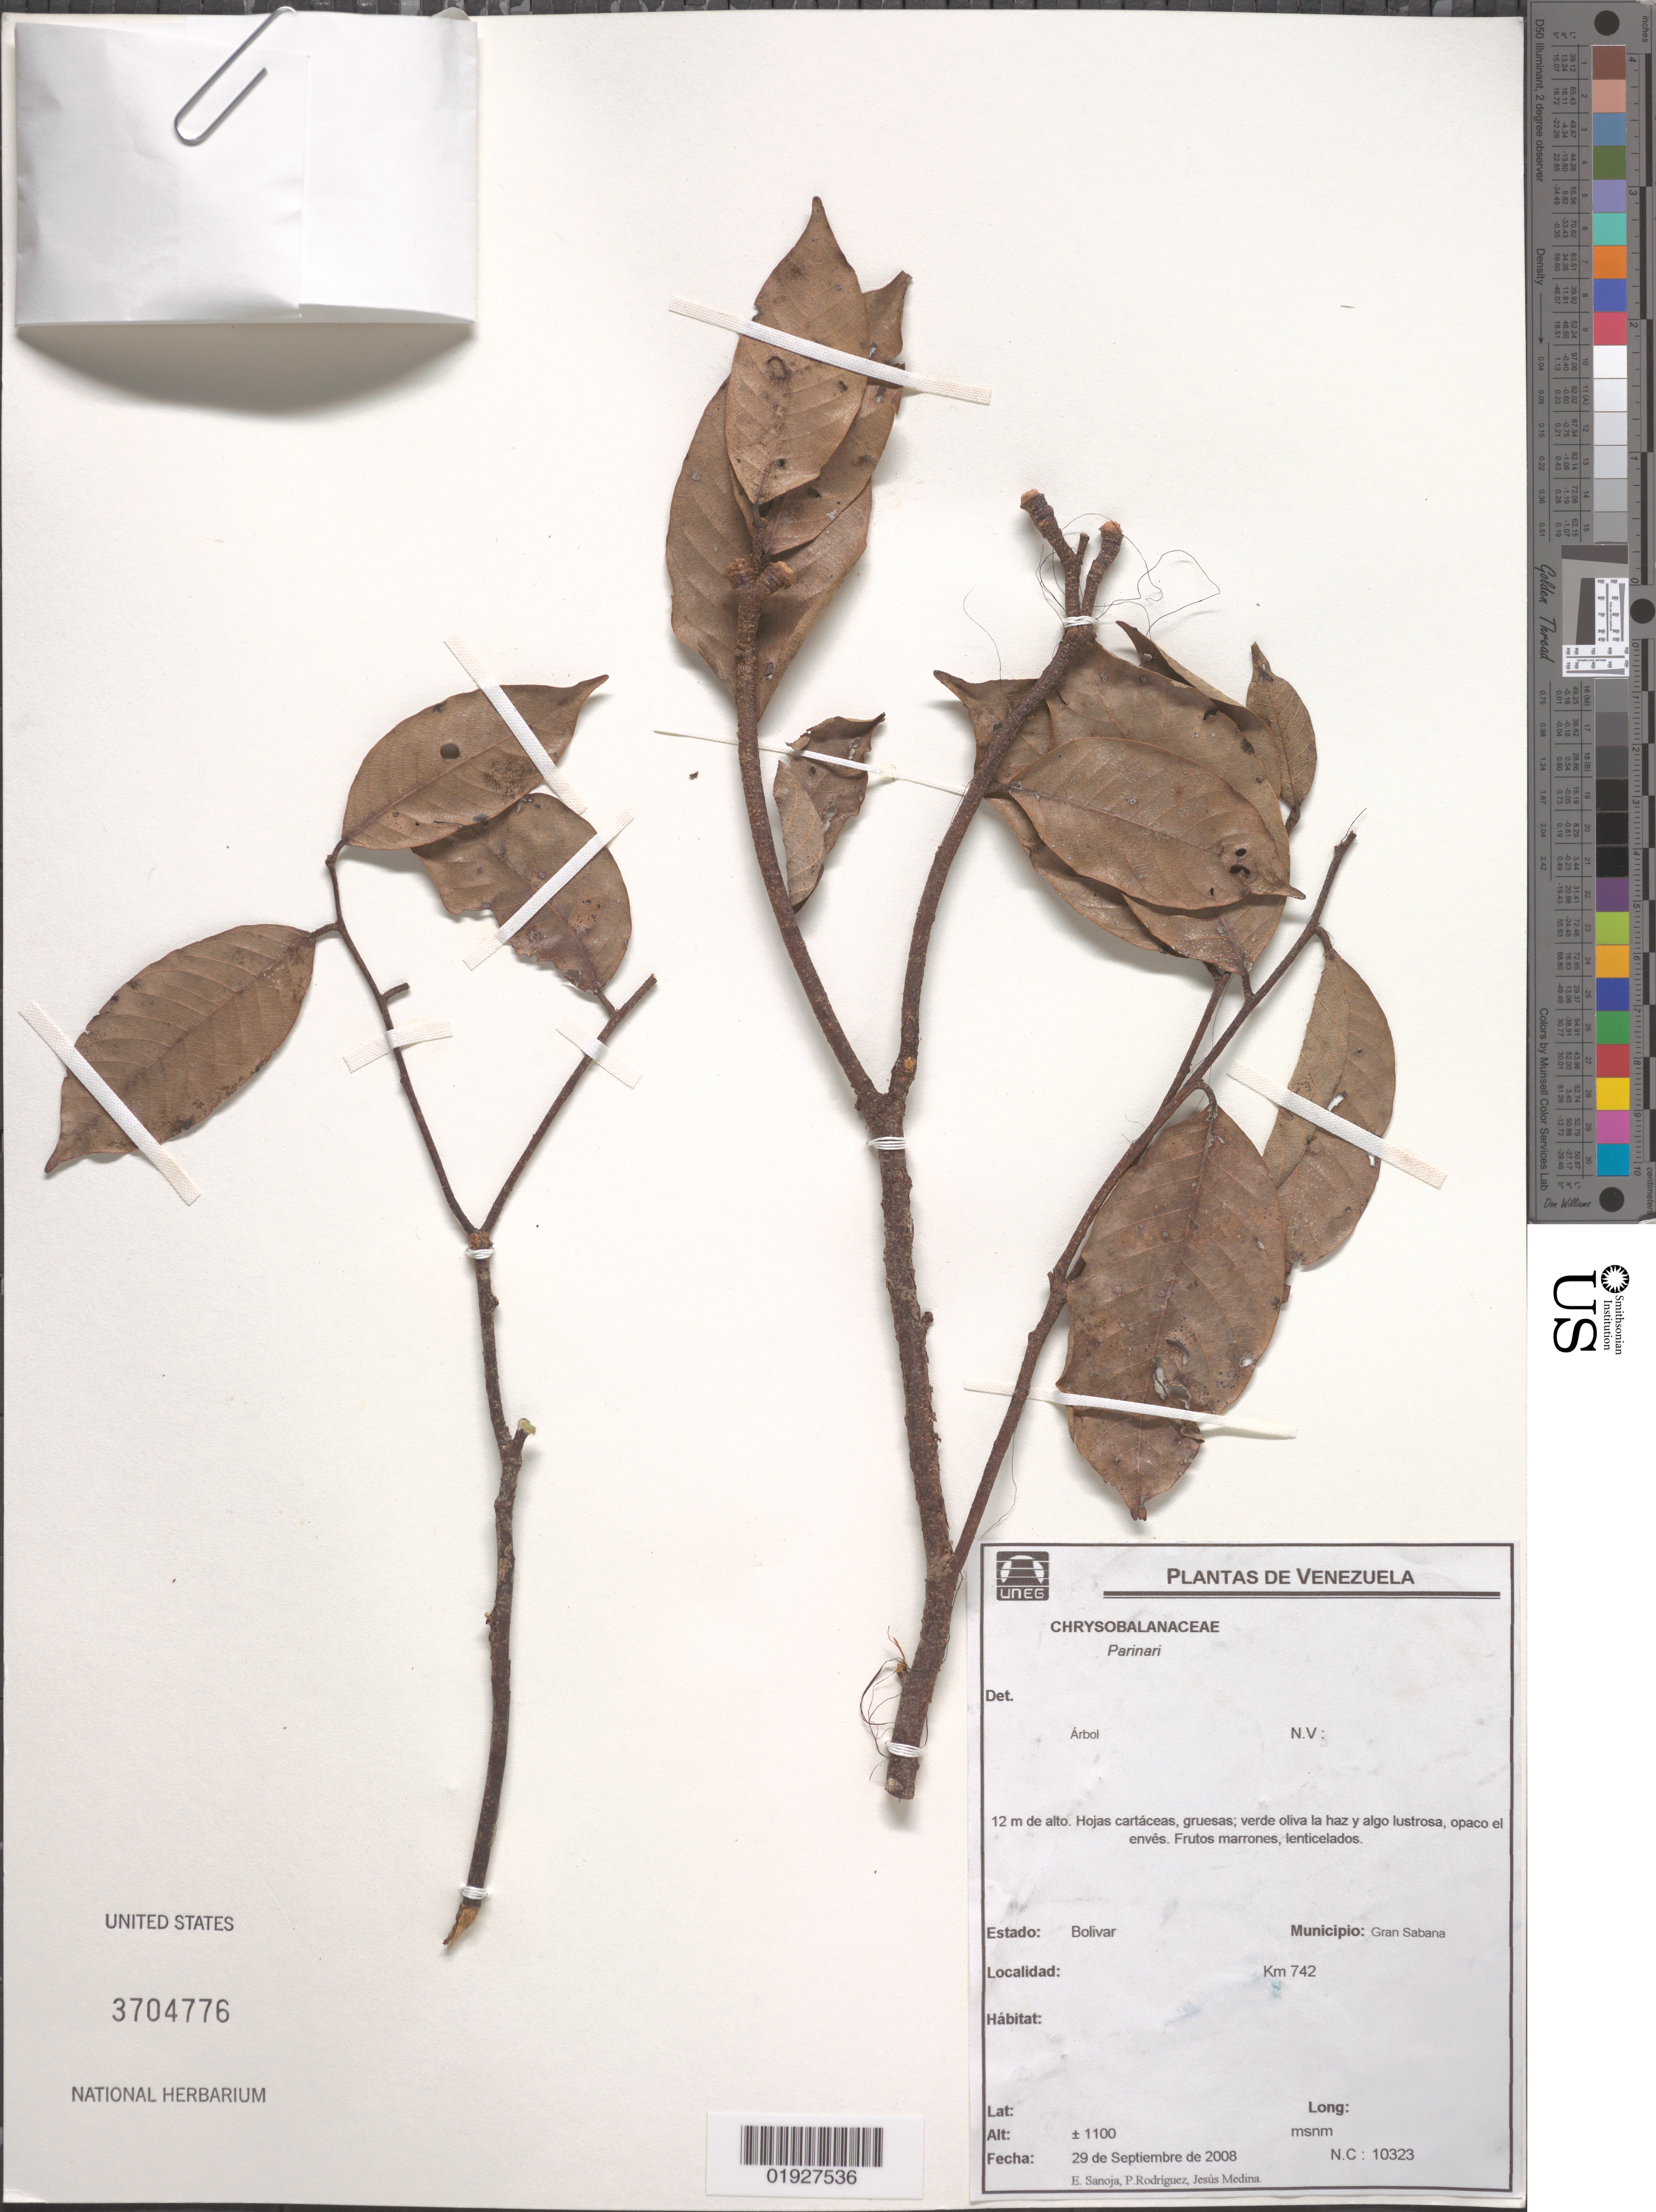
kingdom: Plantae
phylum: Tracheophyta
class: Magnoliopsida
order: Malpighiales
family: Chrysobalanaceae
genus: Parinari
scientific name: Parinari sp.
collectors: E. Sanoja, P. Rodriguez & J. Medina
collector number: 10323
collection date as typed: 29 September 2008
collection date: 2008-09-29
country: Venezuela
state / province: Bolivar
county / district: Gran Sabana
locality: Km 742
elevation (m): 1100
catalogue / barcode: US 3704776